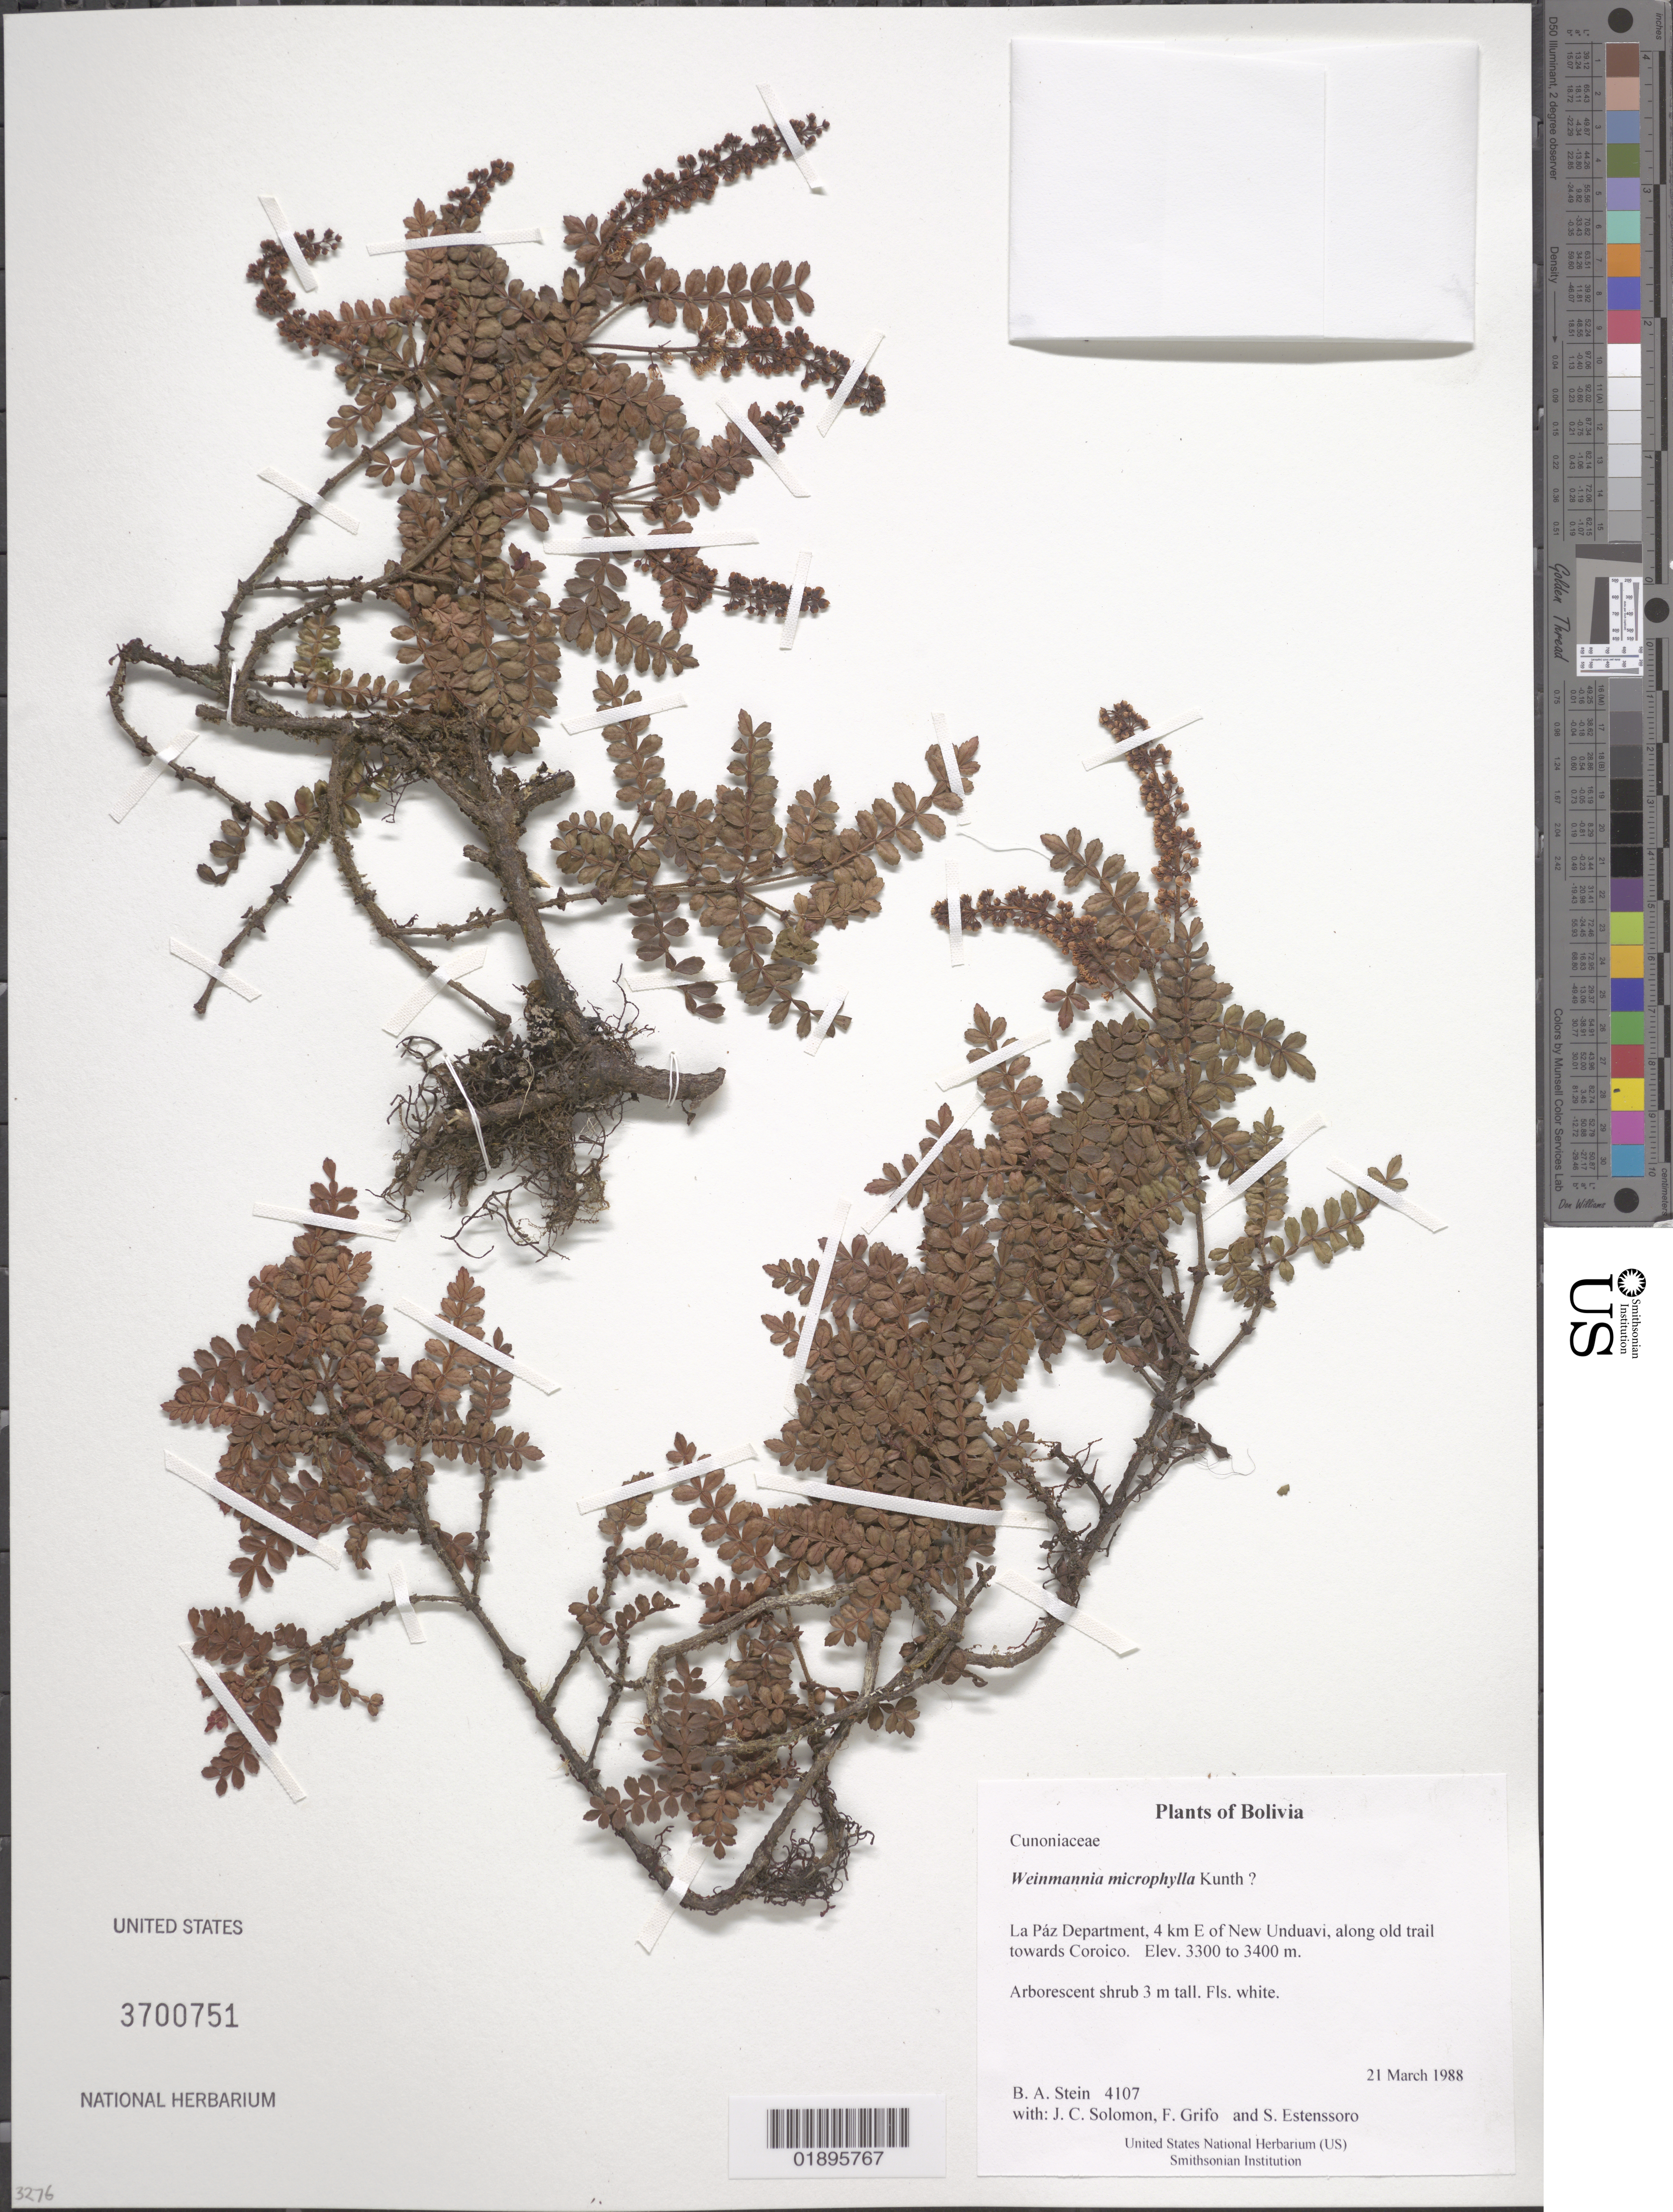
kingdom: Plantae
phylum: Tracheophyta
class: Magnoliopsida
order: Oxalidales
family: Cunoniaceae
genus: Weinmannia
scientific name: Weinmannia microphylla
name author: Kunth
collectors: B. A. Stein, J. C. Solomon, F. Grifo & S. Estenssoro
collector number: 4107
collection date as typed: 21 March 1988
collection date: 1988-03-21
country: Bolivia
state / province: La Páz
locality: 4 km E of New Unduavi, along old trail towards Coroico.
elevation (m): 3300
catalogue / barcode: US 3700751